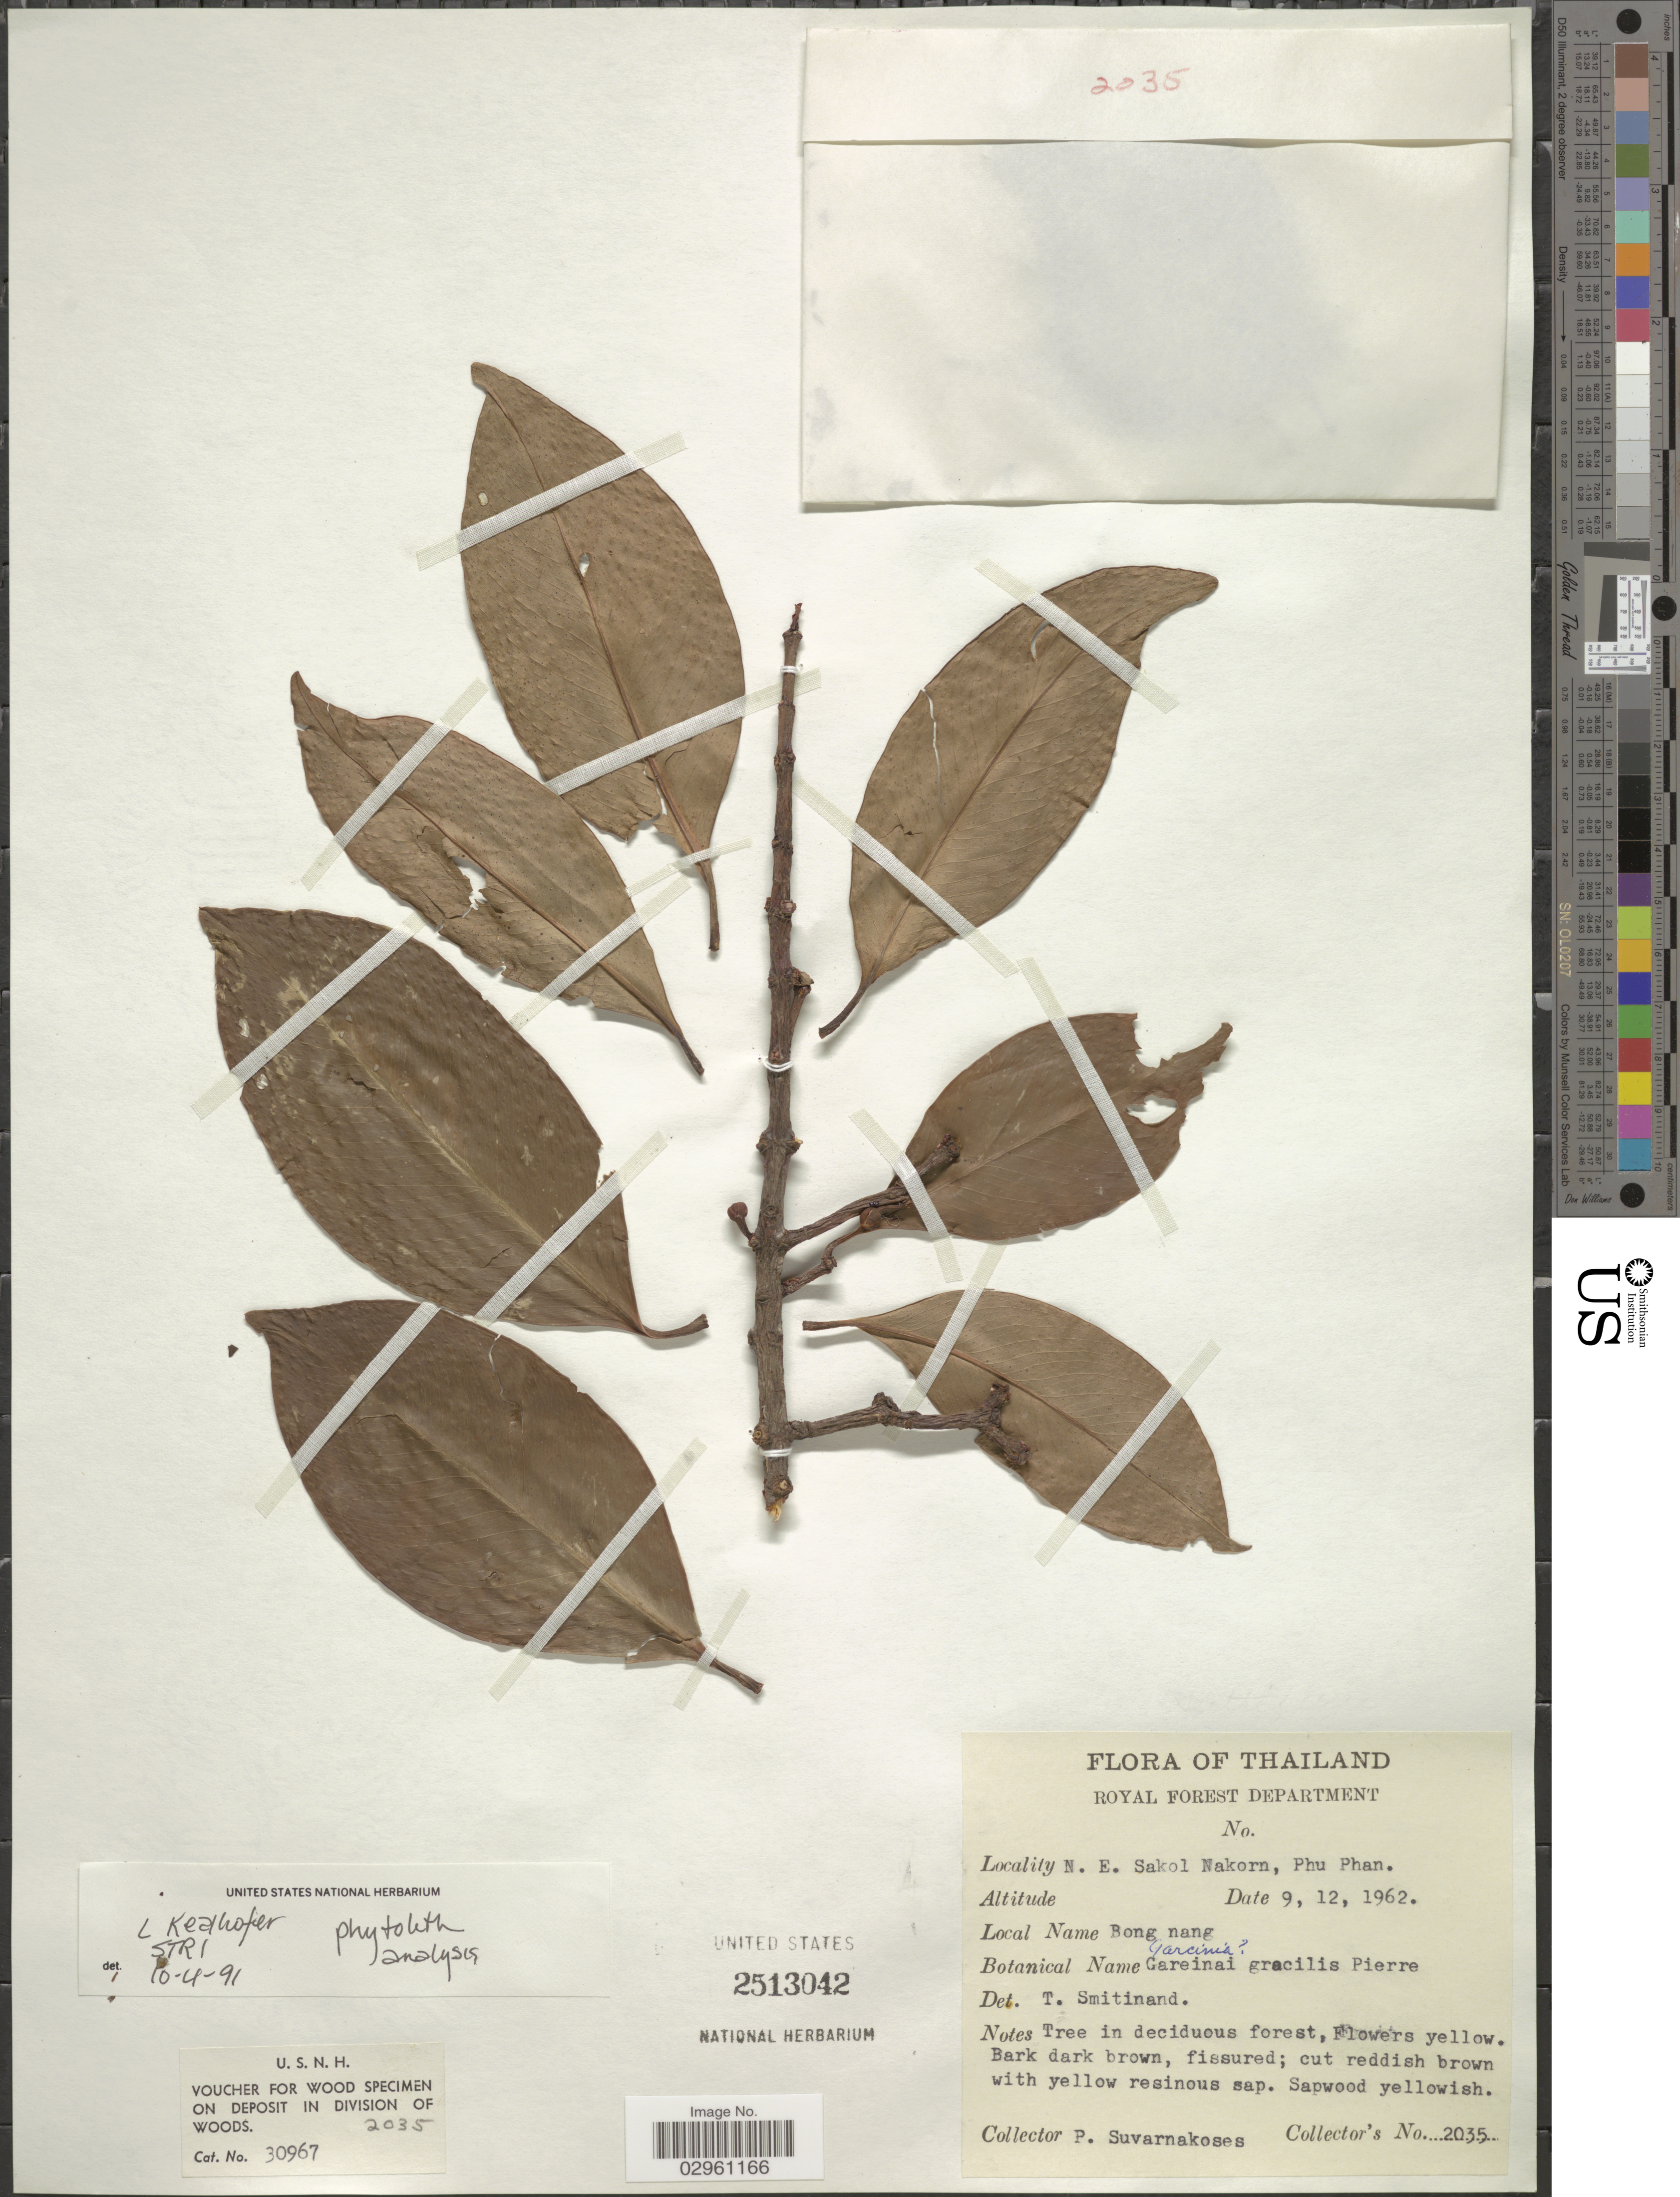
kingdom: Plantae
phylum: Tracheophyta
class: Magnoliopsida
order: Malpighiales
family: Clusiaceae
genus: Garcinia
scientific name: Garcinia gracilis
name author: Pierre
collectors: P. Suvarnakoses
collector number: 2035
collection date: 1962-12-09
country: Thailand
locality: N. E. Sakol Nakorn, Phu Phan.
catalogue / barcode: US 2513042